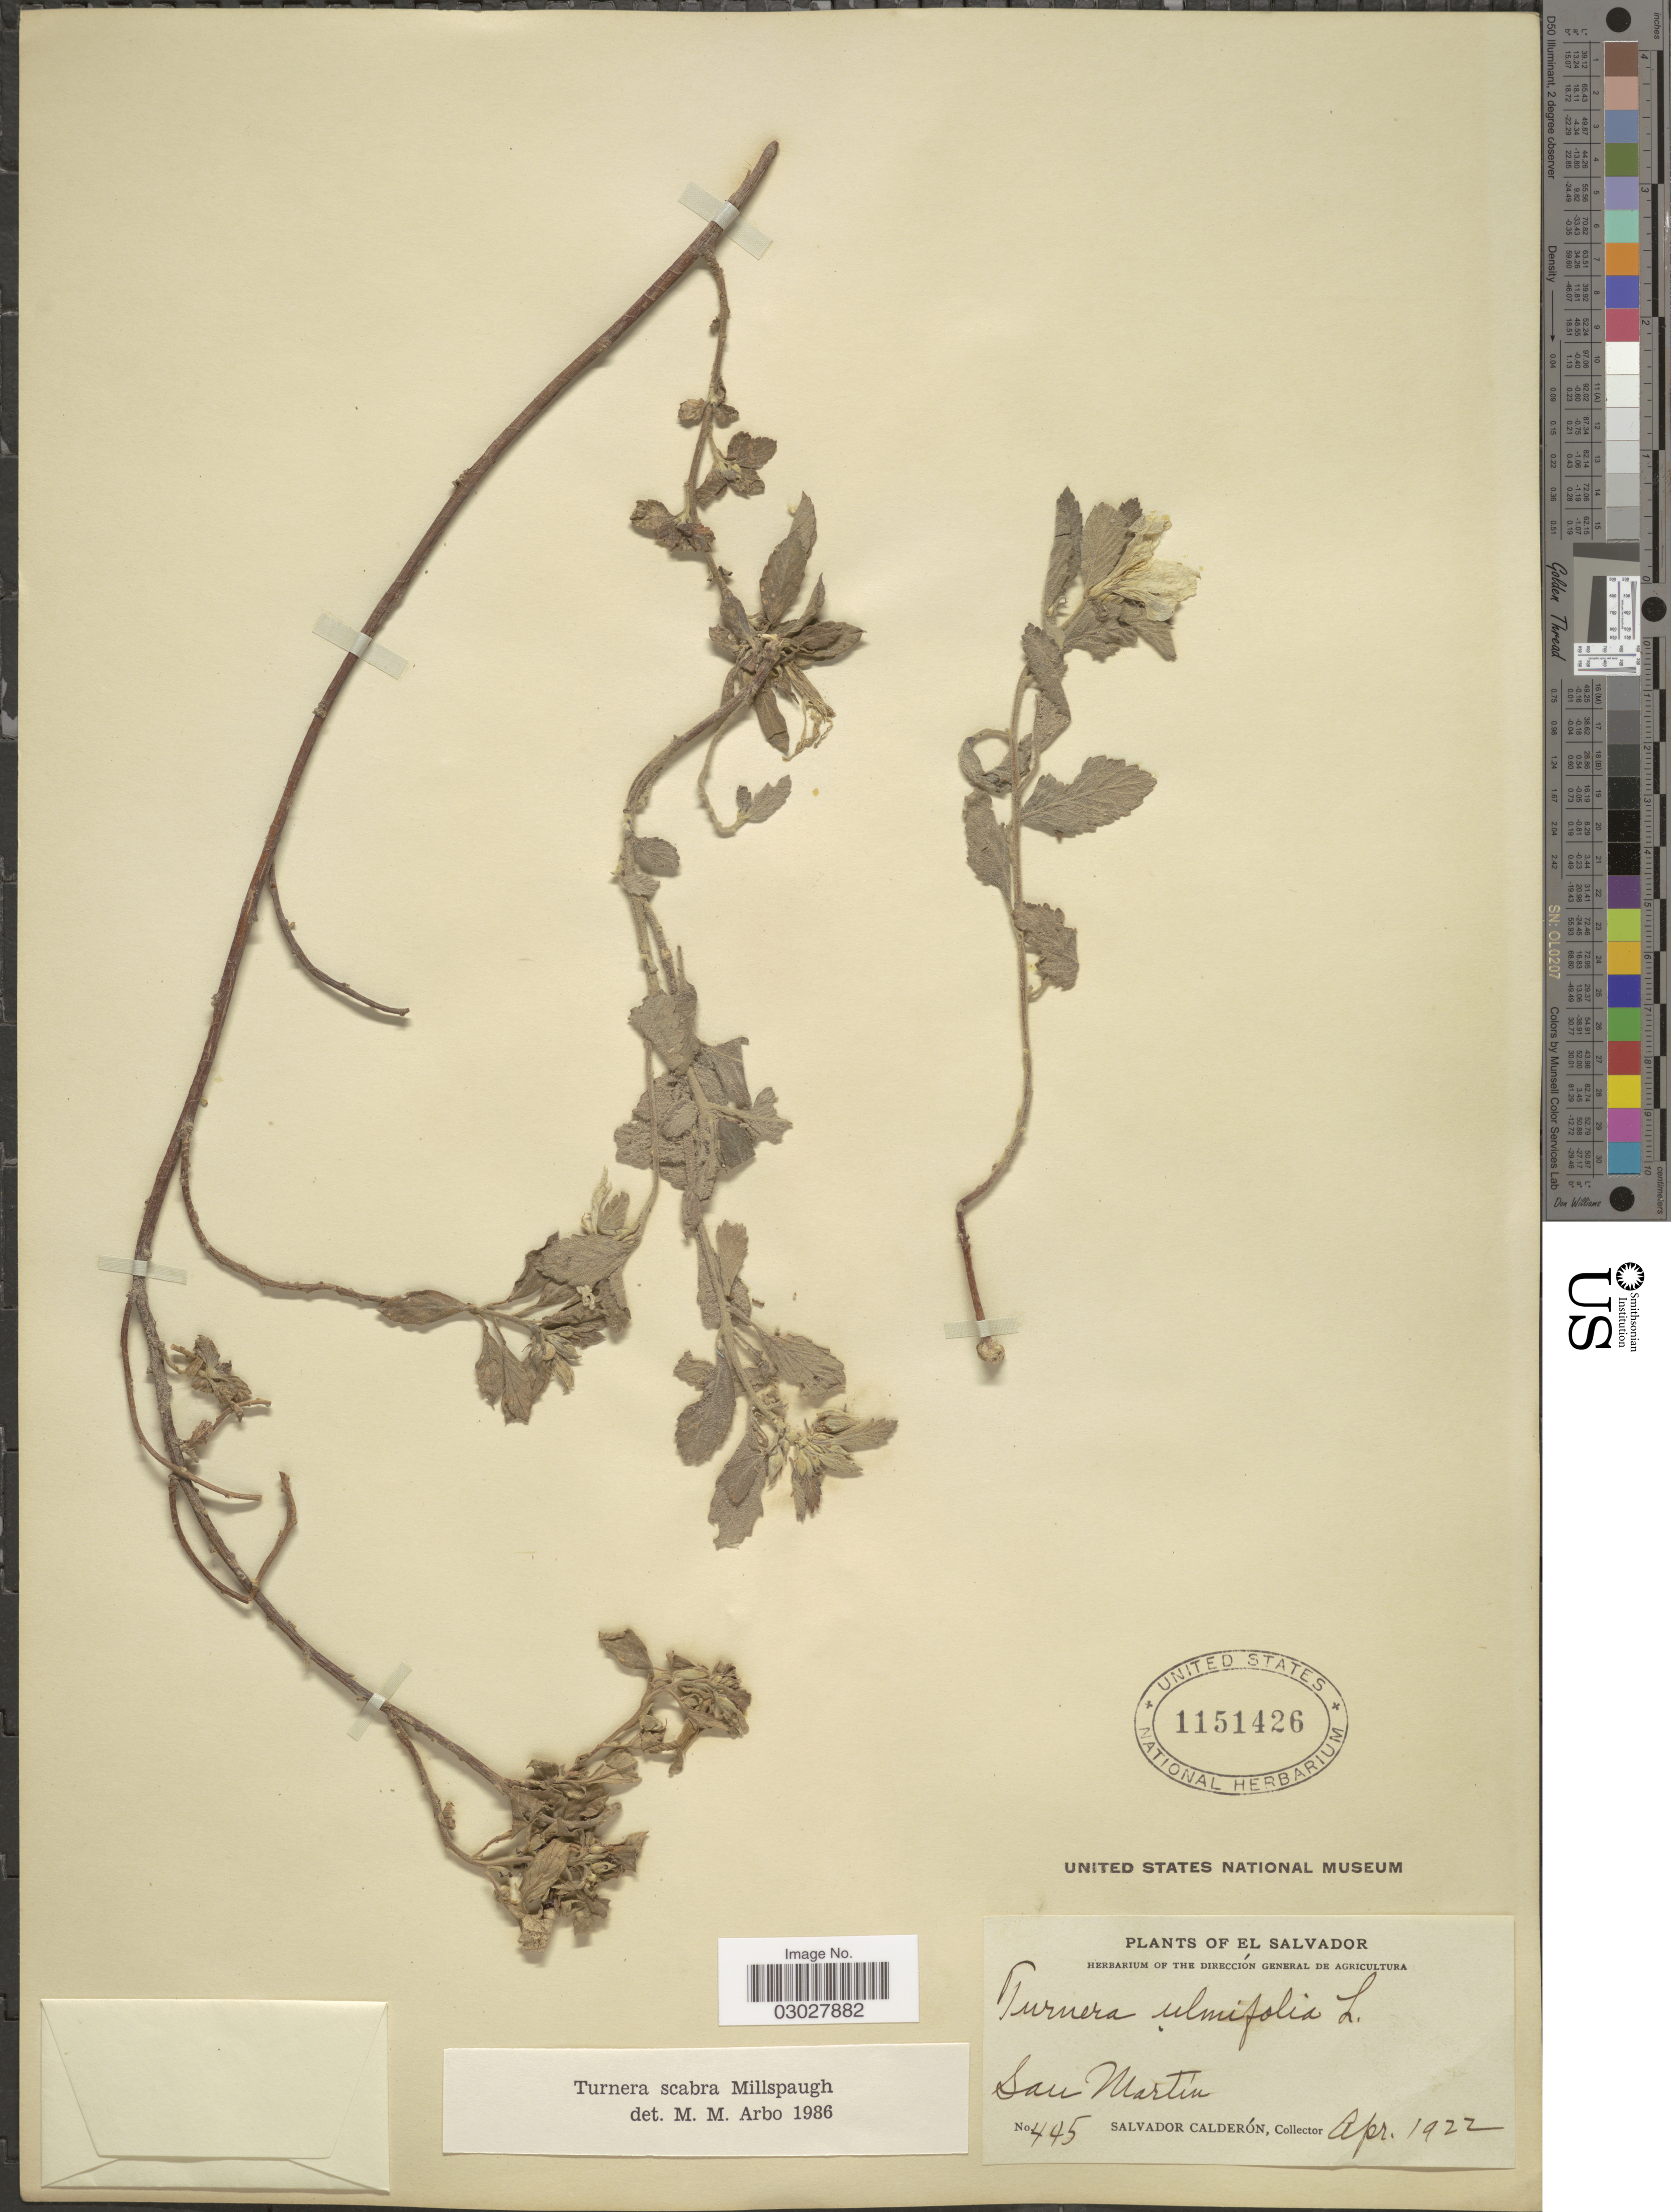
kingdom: Plantae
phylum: Tracheophyta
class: Magnoliopsida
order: Malpighiales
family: Turneraceae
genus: Turnera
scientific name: Turnera scabra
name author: Millsp.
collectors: S. Calderón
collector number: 445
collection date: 1922-04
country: El Salvador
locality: San Martín.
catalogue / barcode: US 1151426